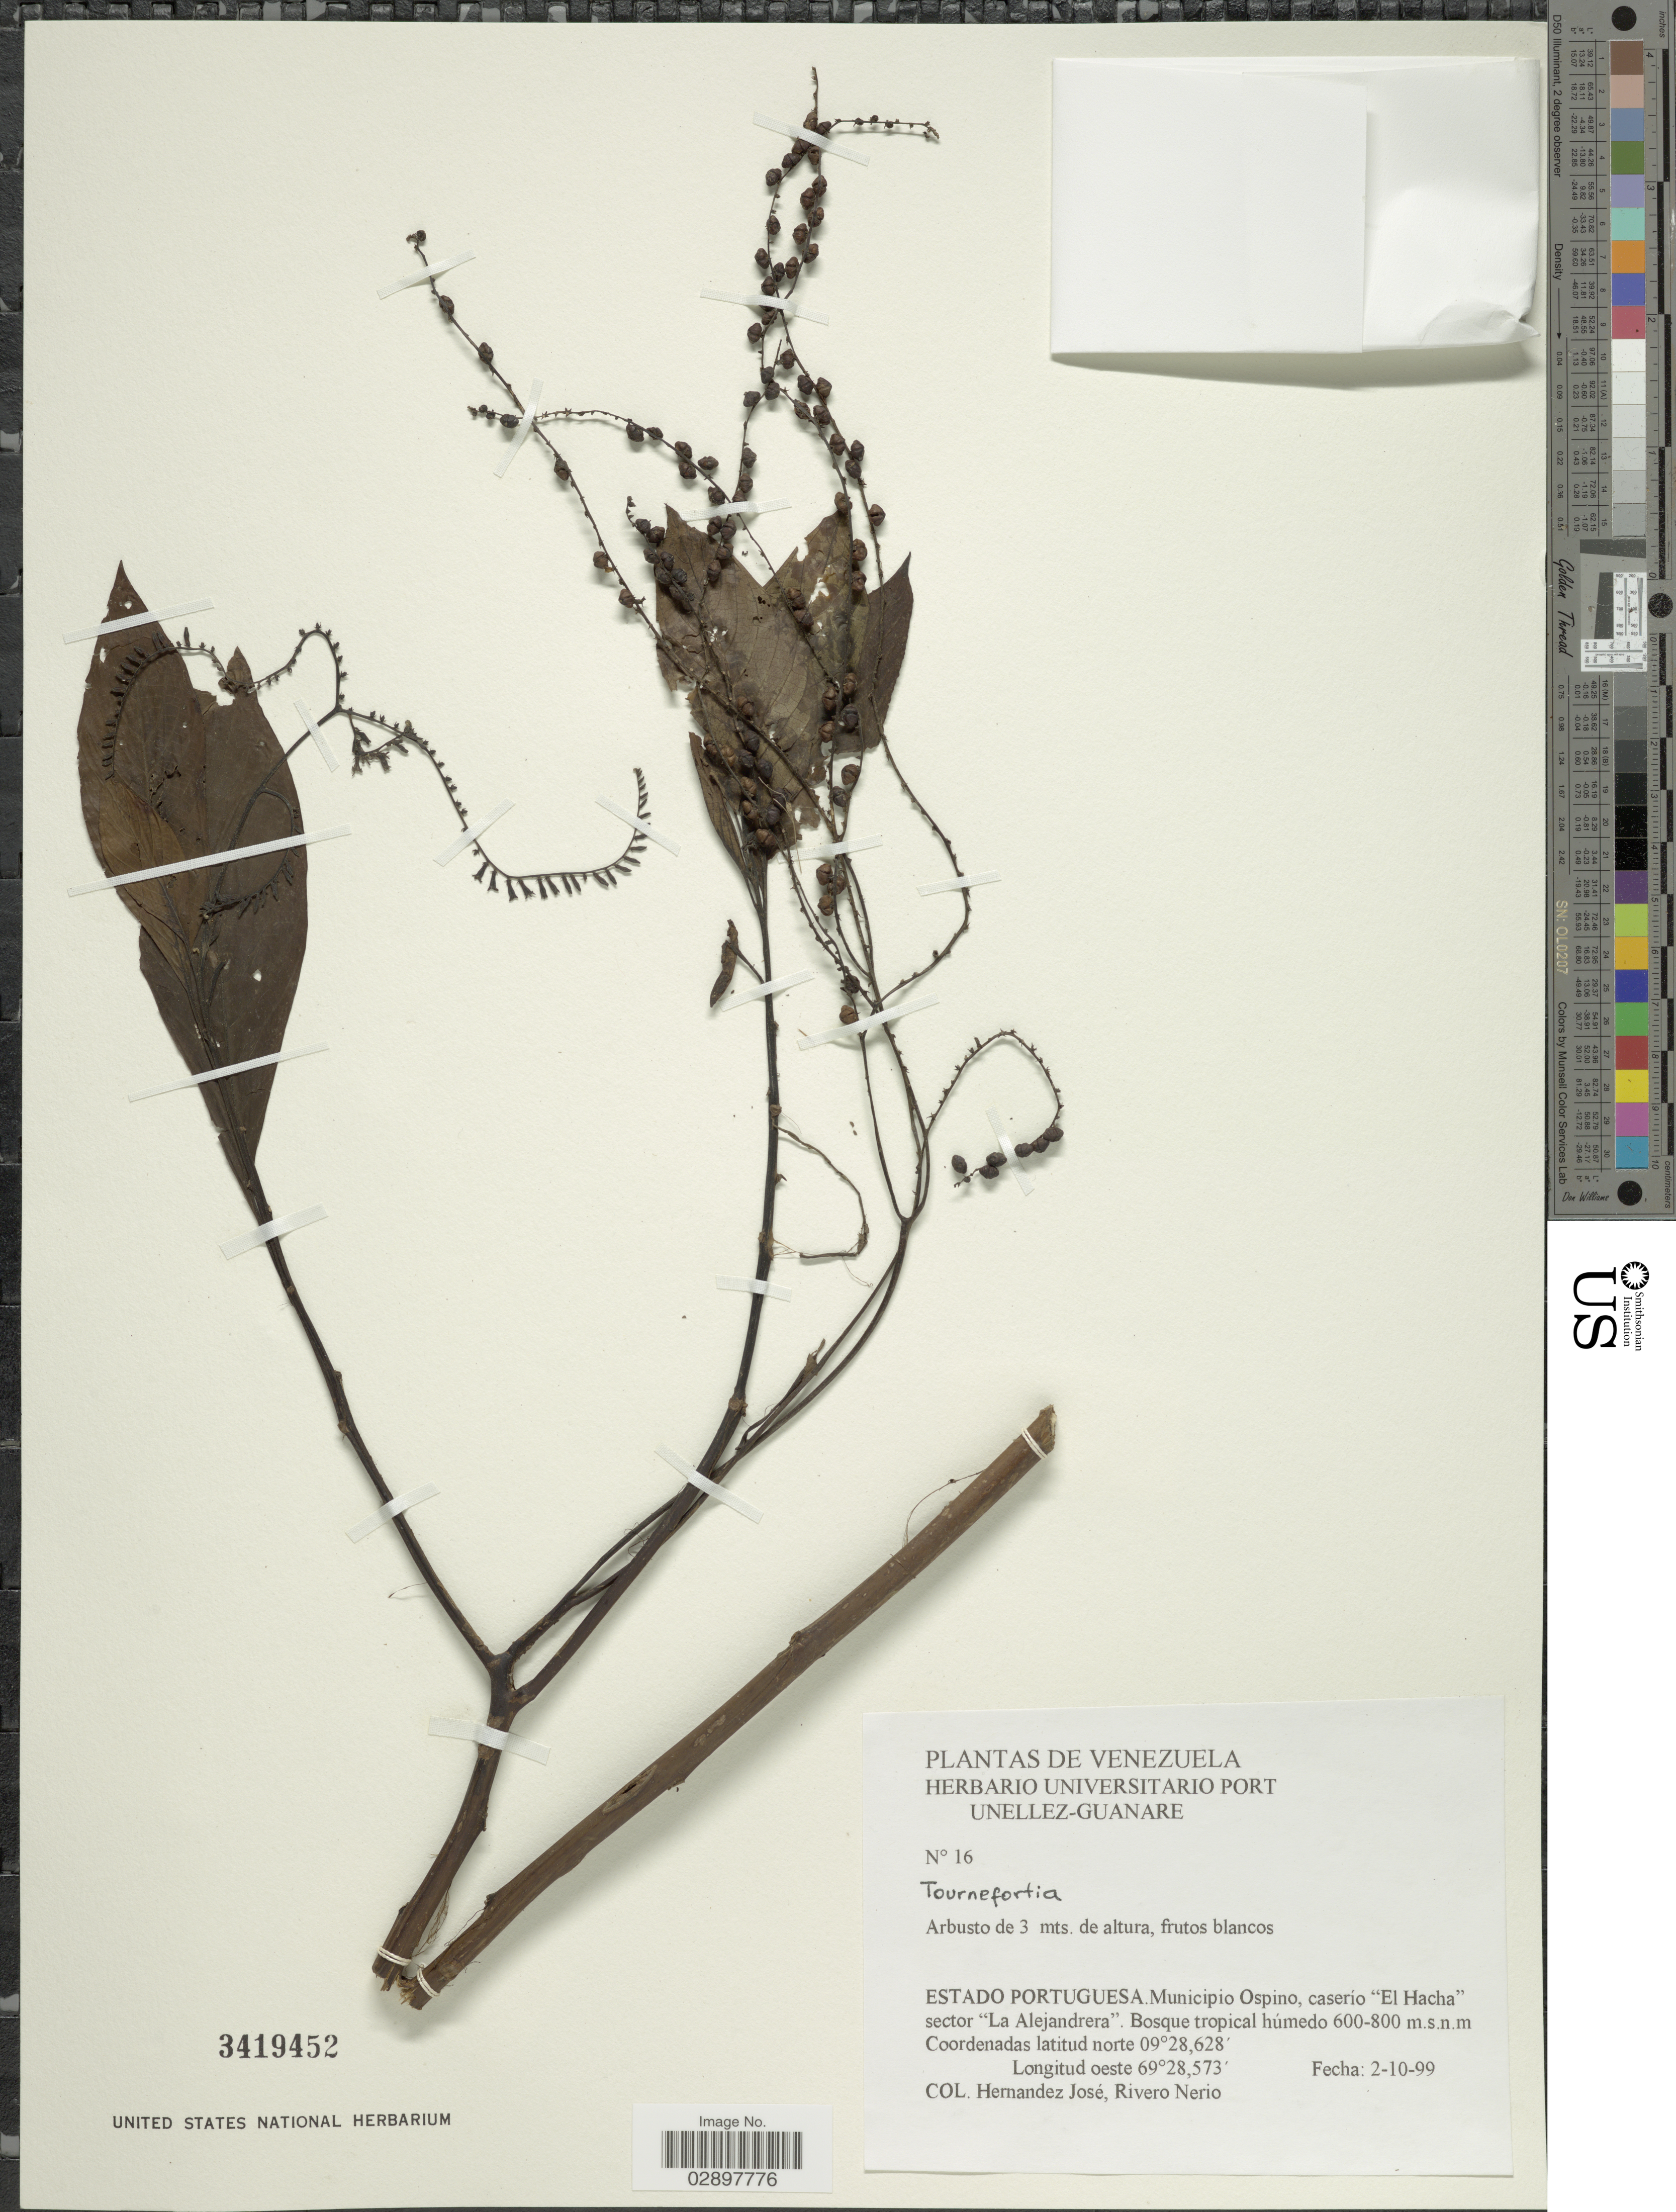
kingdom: Plantae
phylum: Tracheophyta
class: Magnoliopsida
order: Boraginales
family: Heliotropiaceae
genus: Tournefortia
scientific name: Tournefortia sp.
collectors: R. N. Hernandez Jose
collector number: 16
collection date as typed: Transcribed d/m/y: 2/10/99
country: Venezuela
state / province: Portuguesa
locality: Estado Portuguesa. Municipio Ospino, caserío "El Hacha" sector "La Alejandrera".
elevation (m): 600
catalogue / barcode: US 3419452